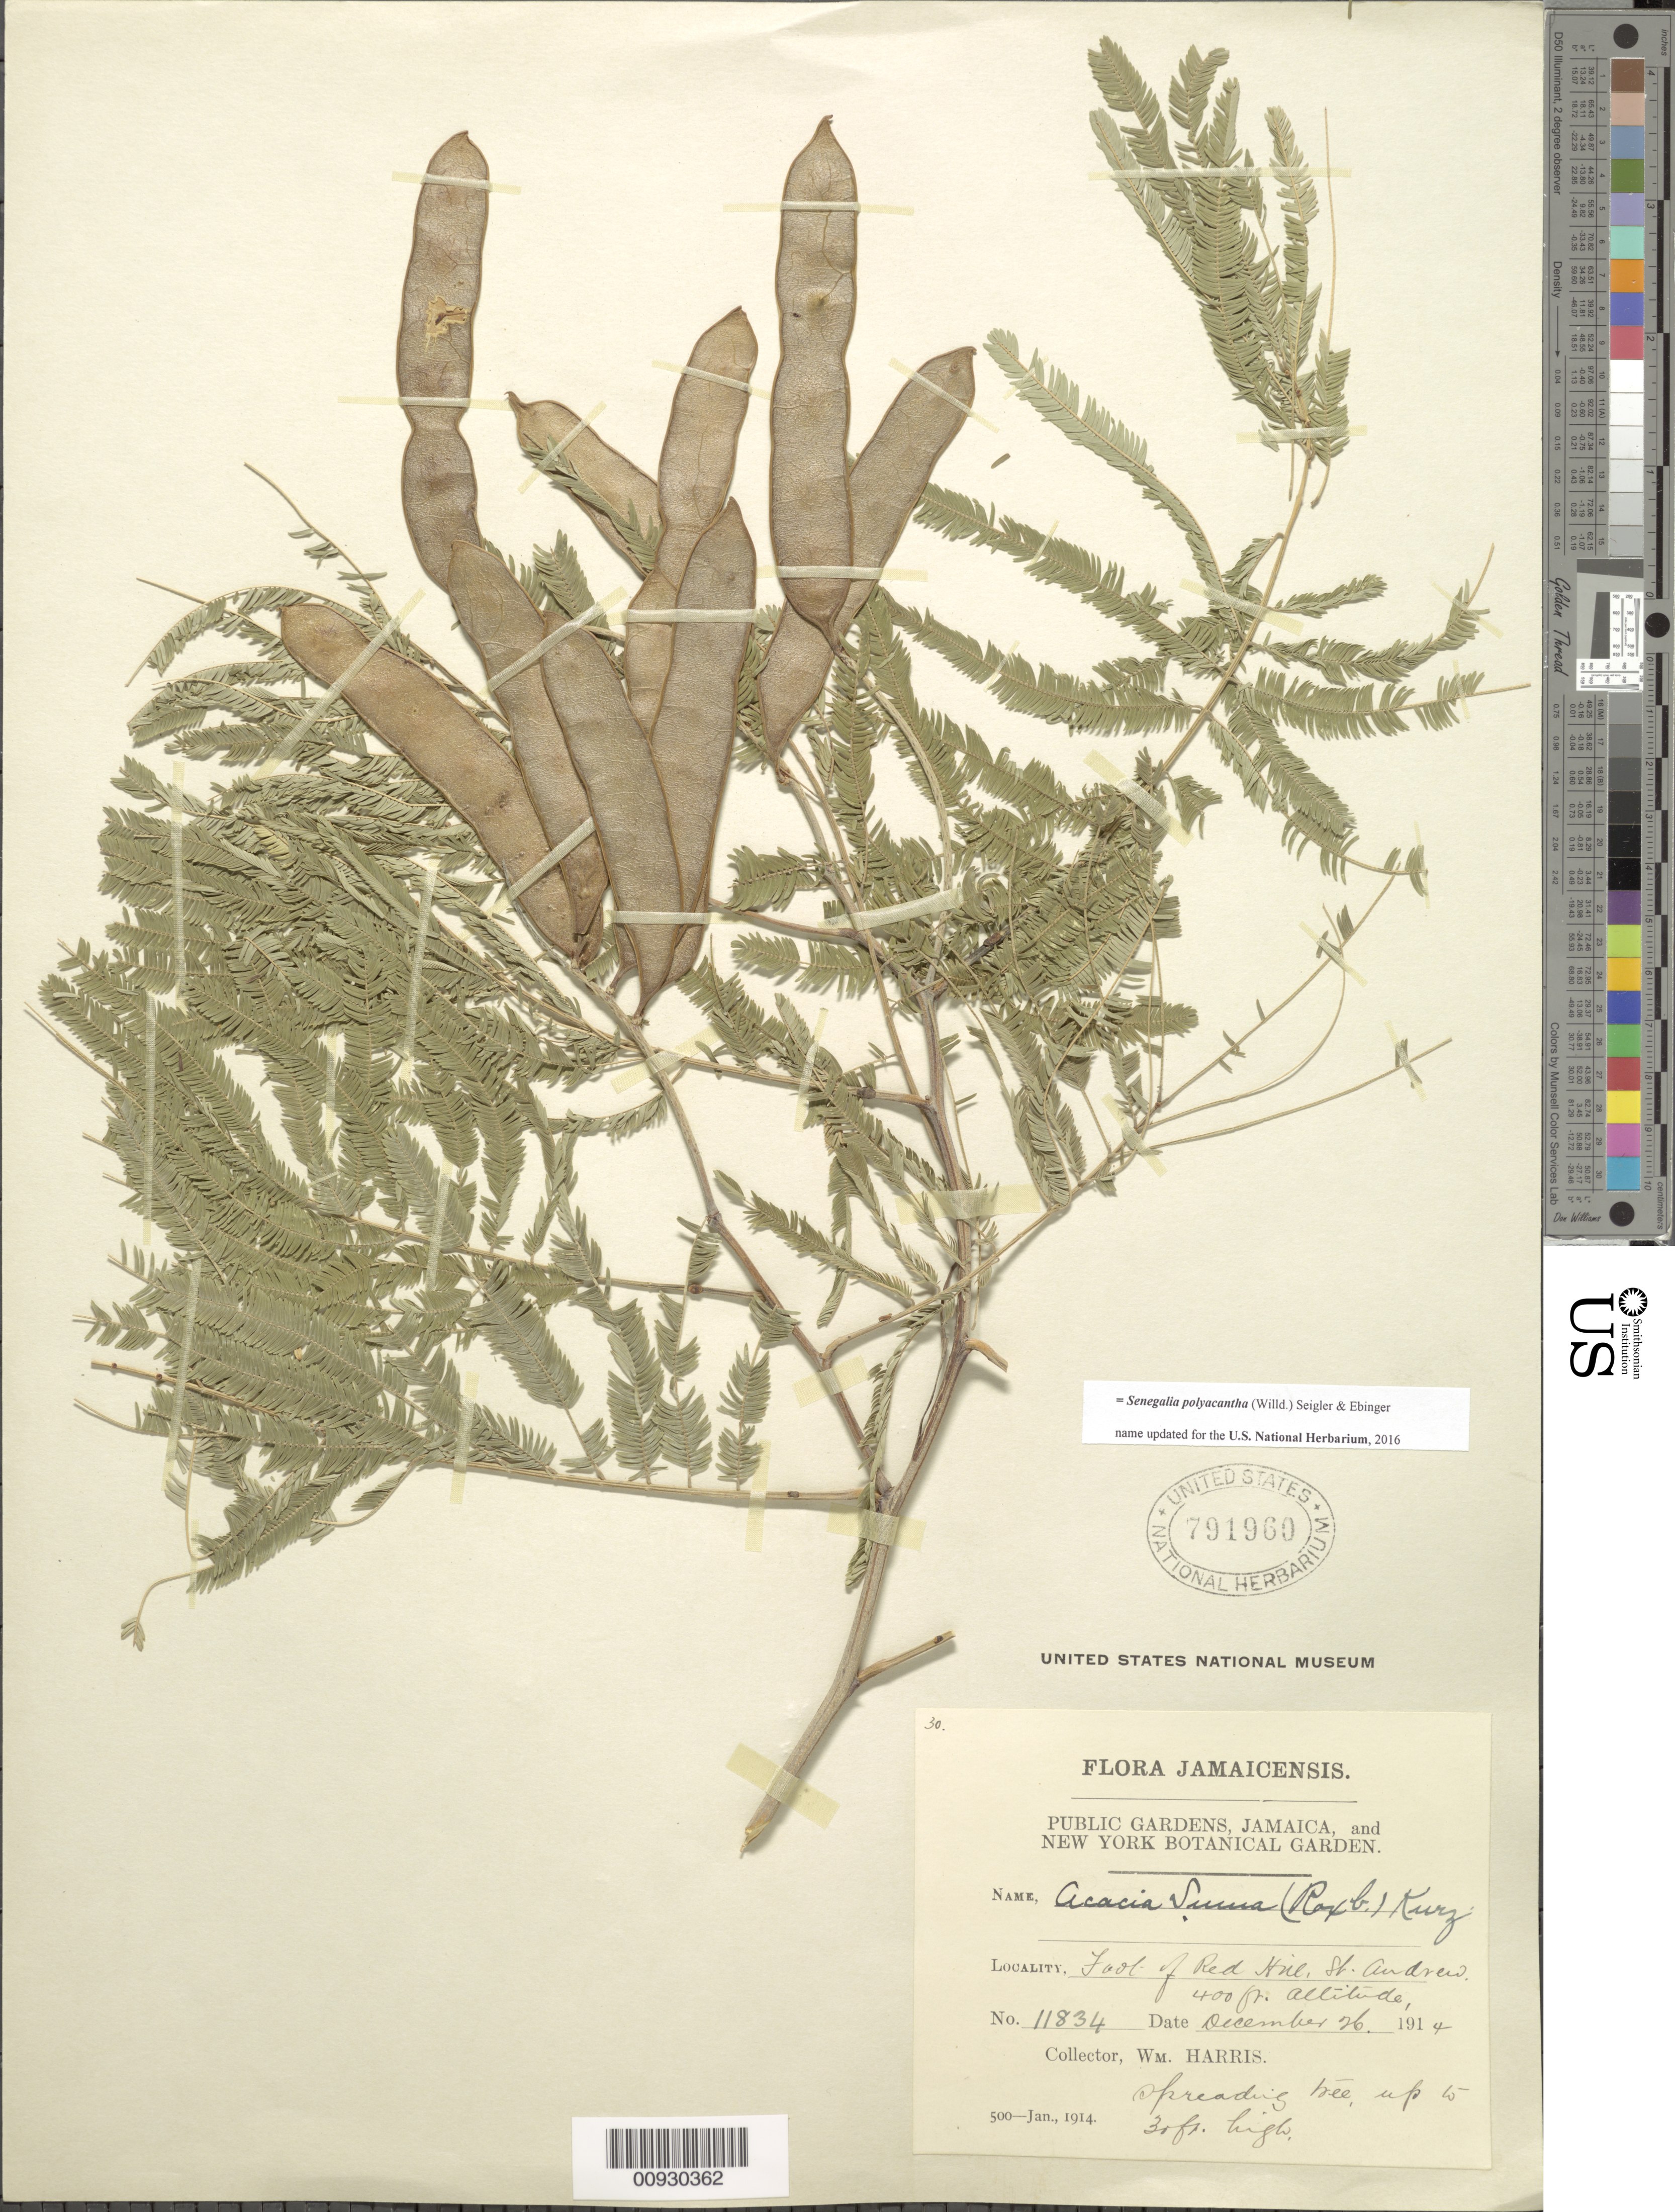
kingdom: Plantae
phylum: Tracheophyta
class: Magnoliopsida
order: Fabales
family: Fabaceae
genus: Senegalia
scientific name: Senegalia polyacantha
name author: (Willd.) Seigler & Ebinger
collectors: W. H. Harris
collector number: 11834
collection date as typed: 26 Dec 1914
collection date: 1914-12-26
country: Jamaica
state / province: Saint Andrew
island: Jamaica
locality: Foot of Red Hill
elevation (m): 122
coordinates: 0 N, 0 E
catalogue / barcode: US 791960